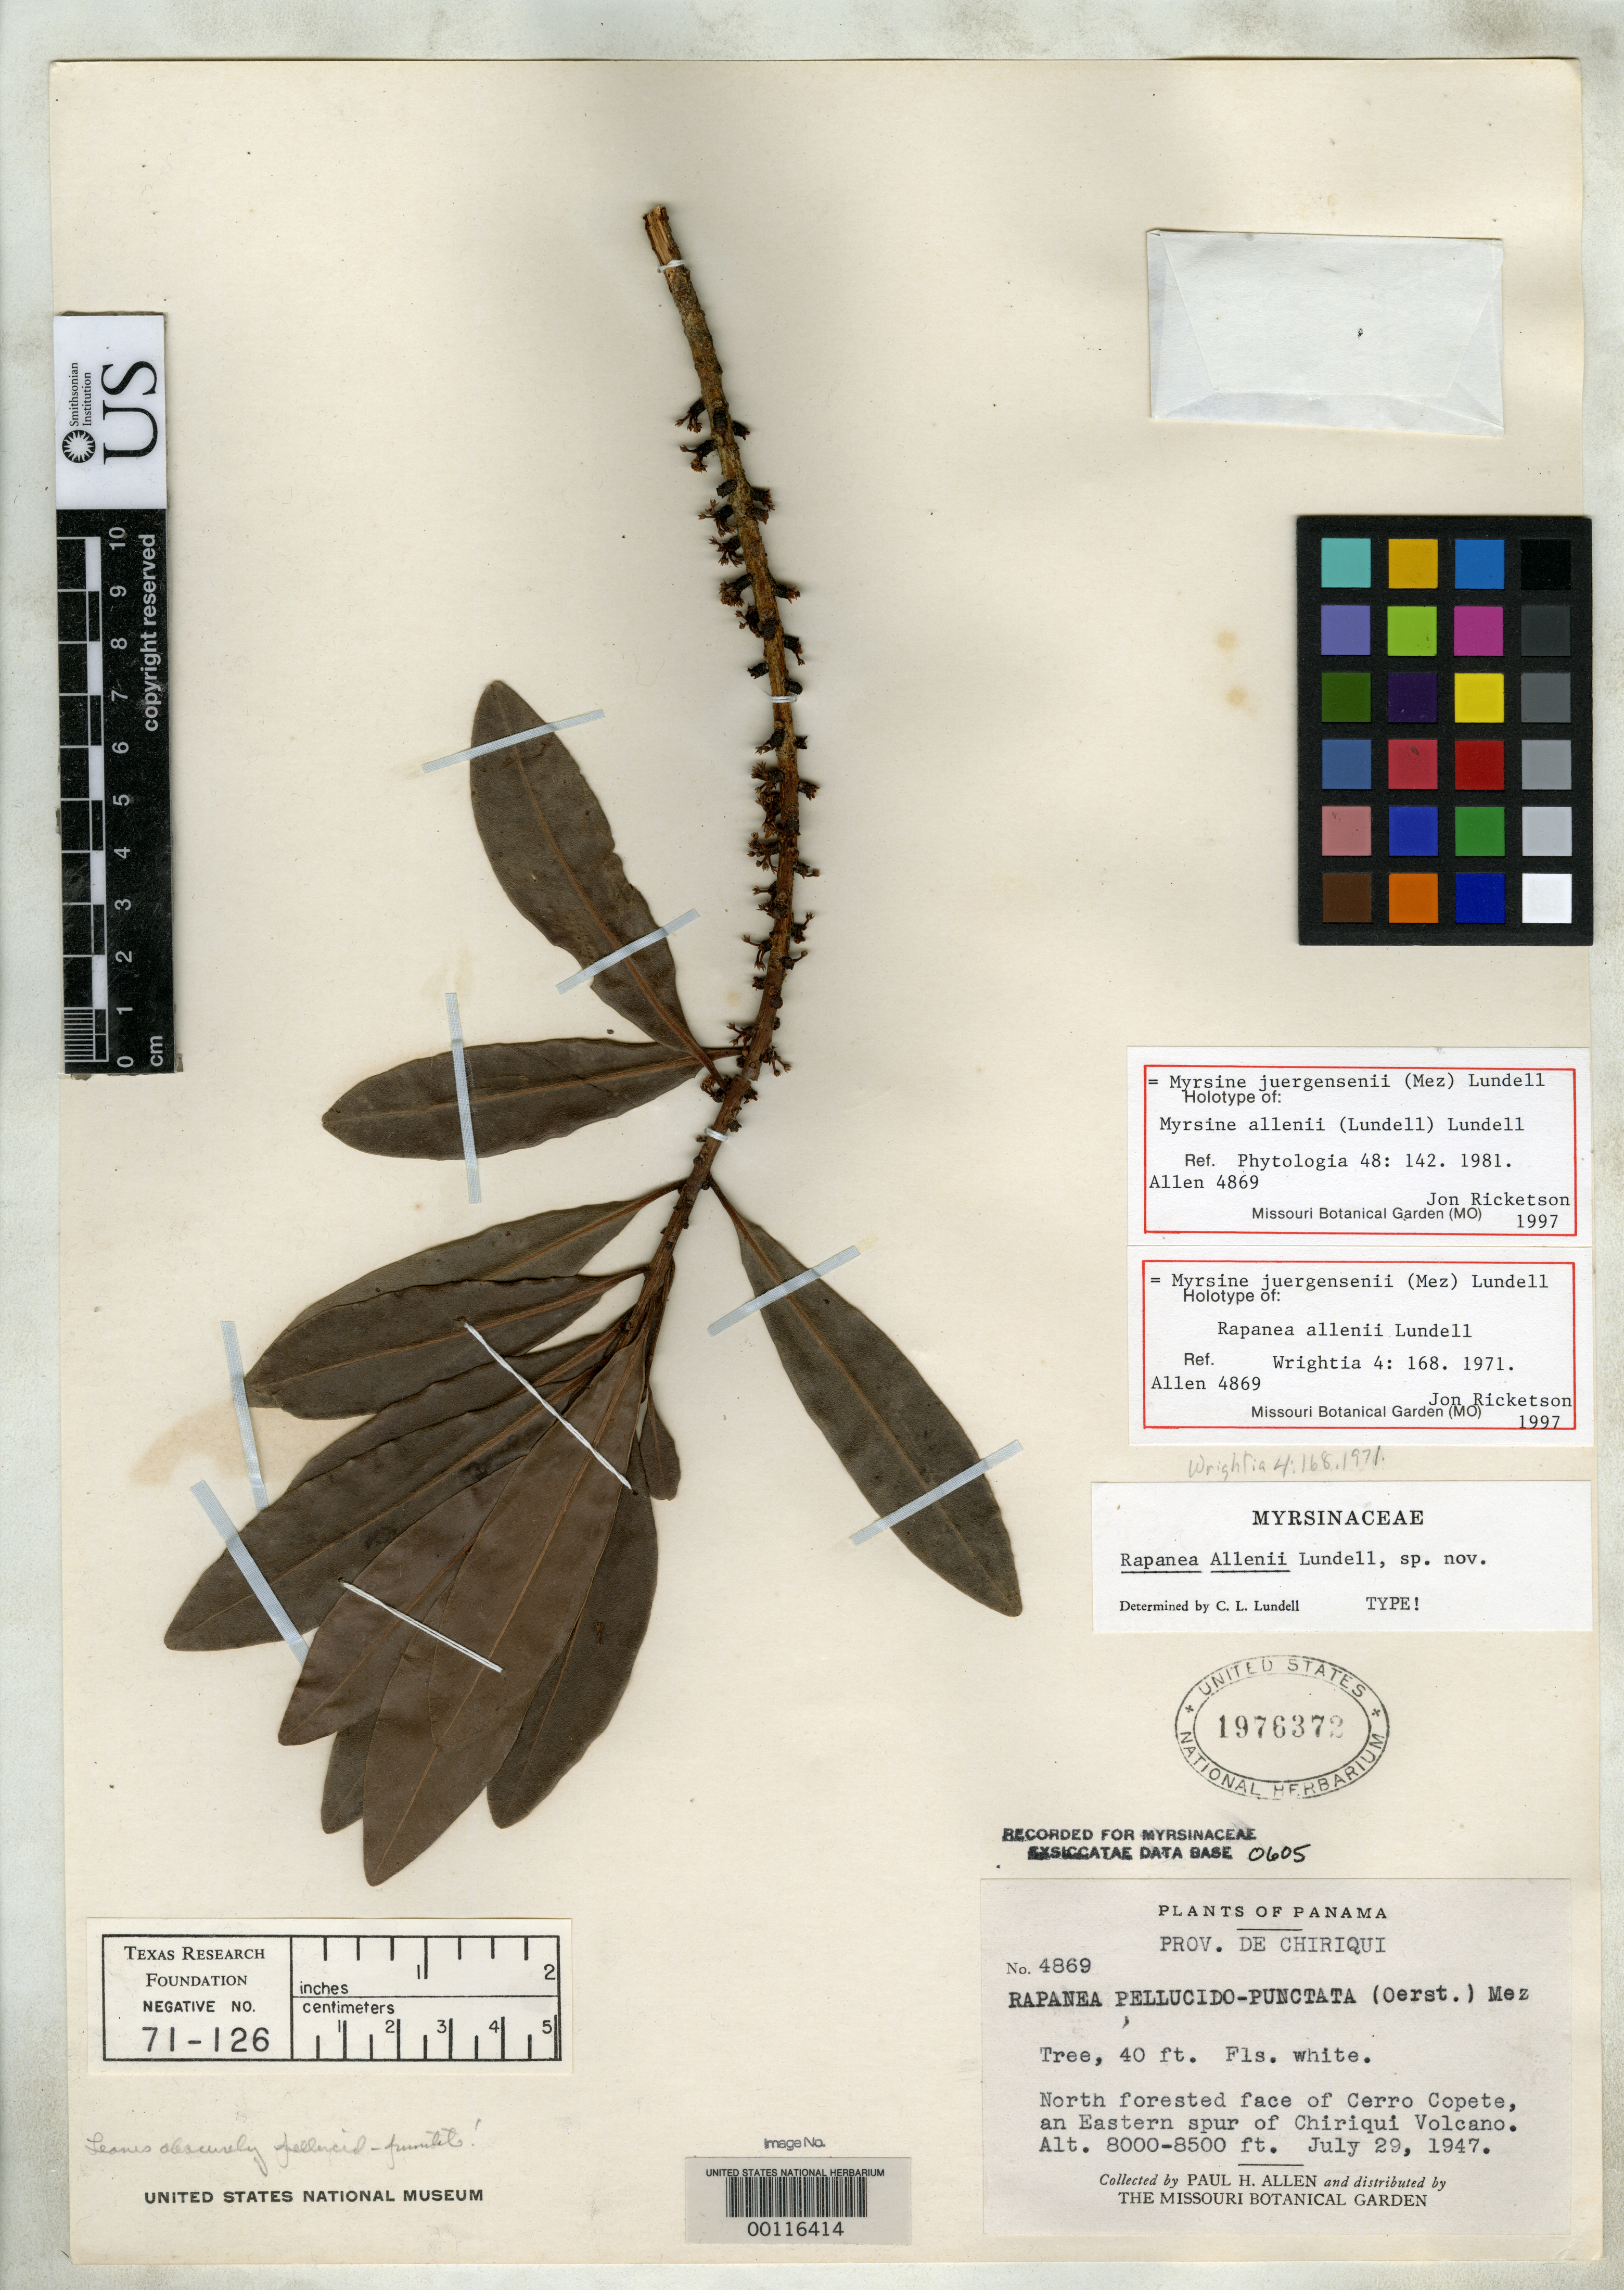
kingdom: Plantae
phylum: Tracheophyta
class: Magnoliopsida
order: Ericales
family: Primulaceae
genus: Rapanea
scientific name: Rapanea allenii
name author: Lundell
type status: Holotype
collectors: P. H. Allen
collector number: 4869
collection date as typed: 29 Jul 1947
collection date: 1947-07-29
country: Panama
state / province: Chiriquí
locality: Cerro Copete, eastern spur of Chiriqui Volcano.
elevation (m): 2438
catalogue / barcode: US 1976372